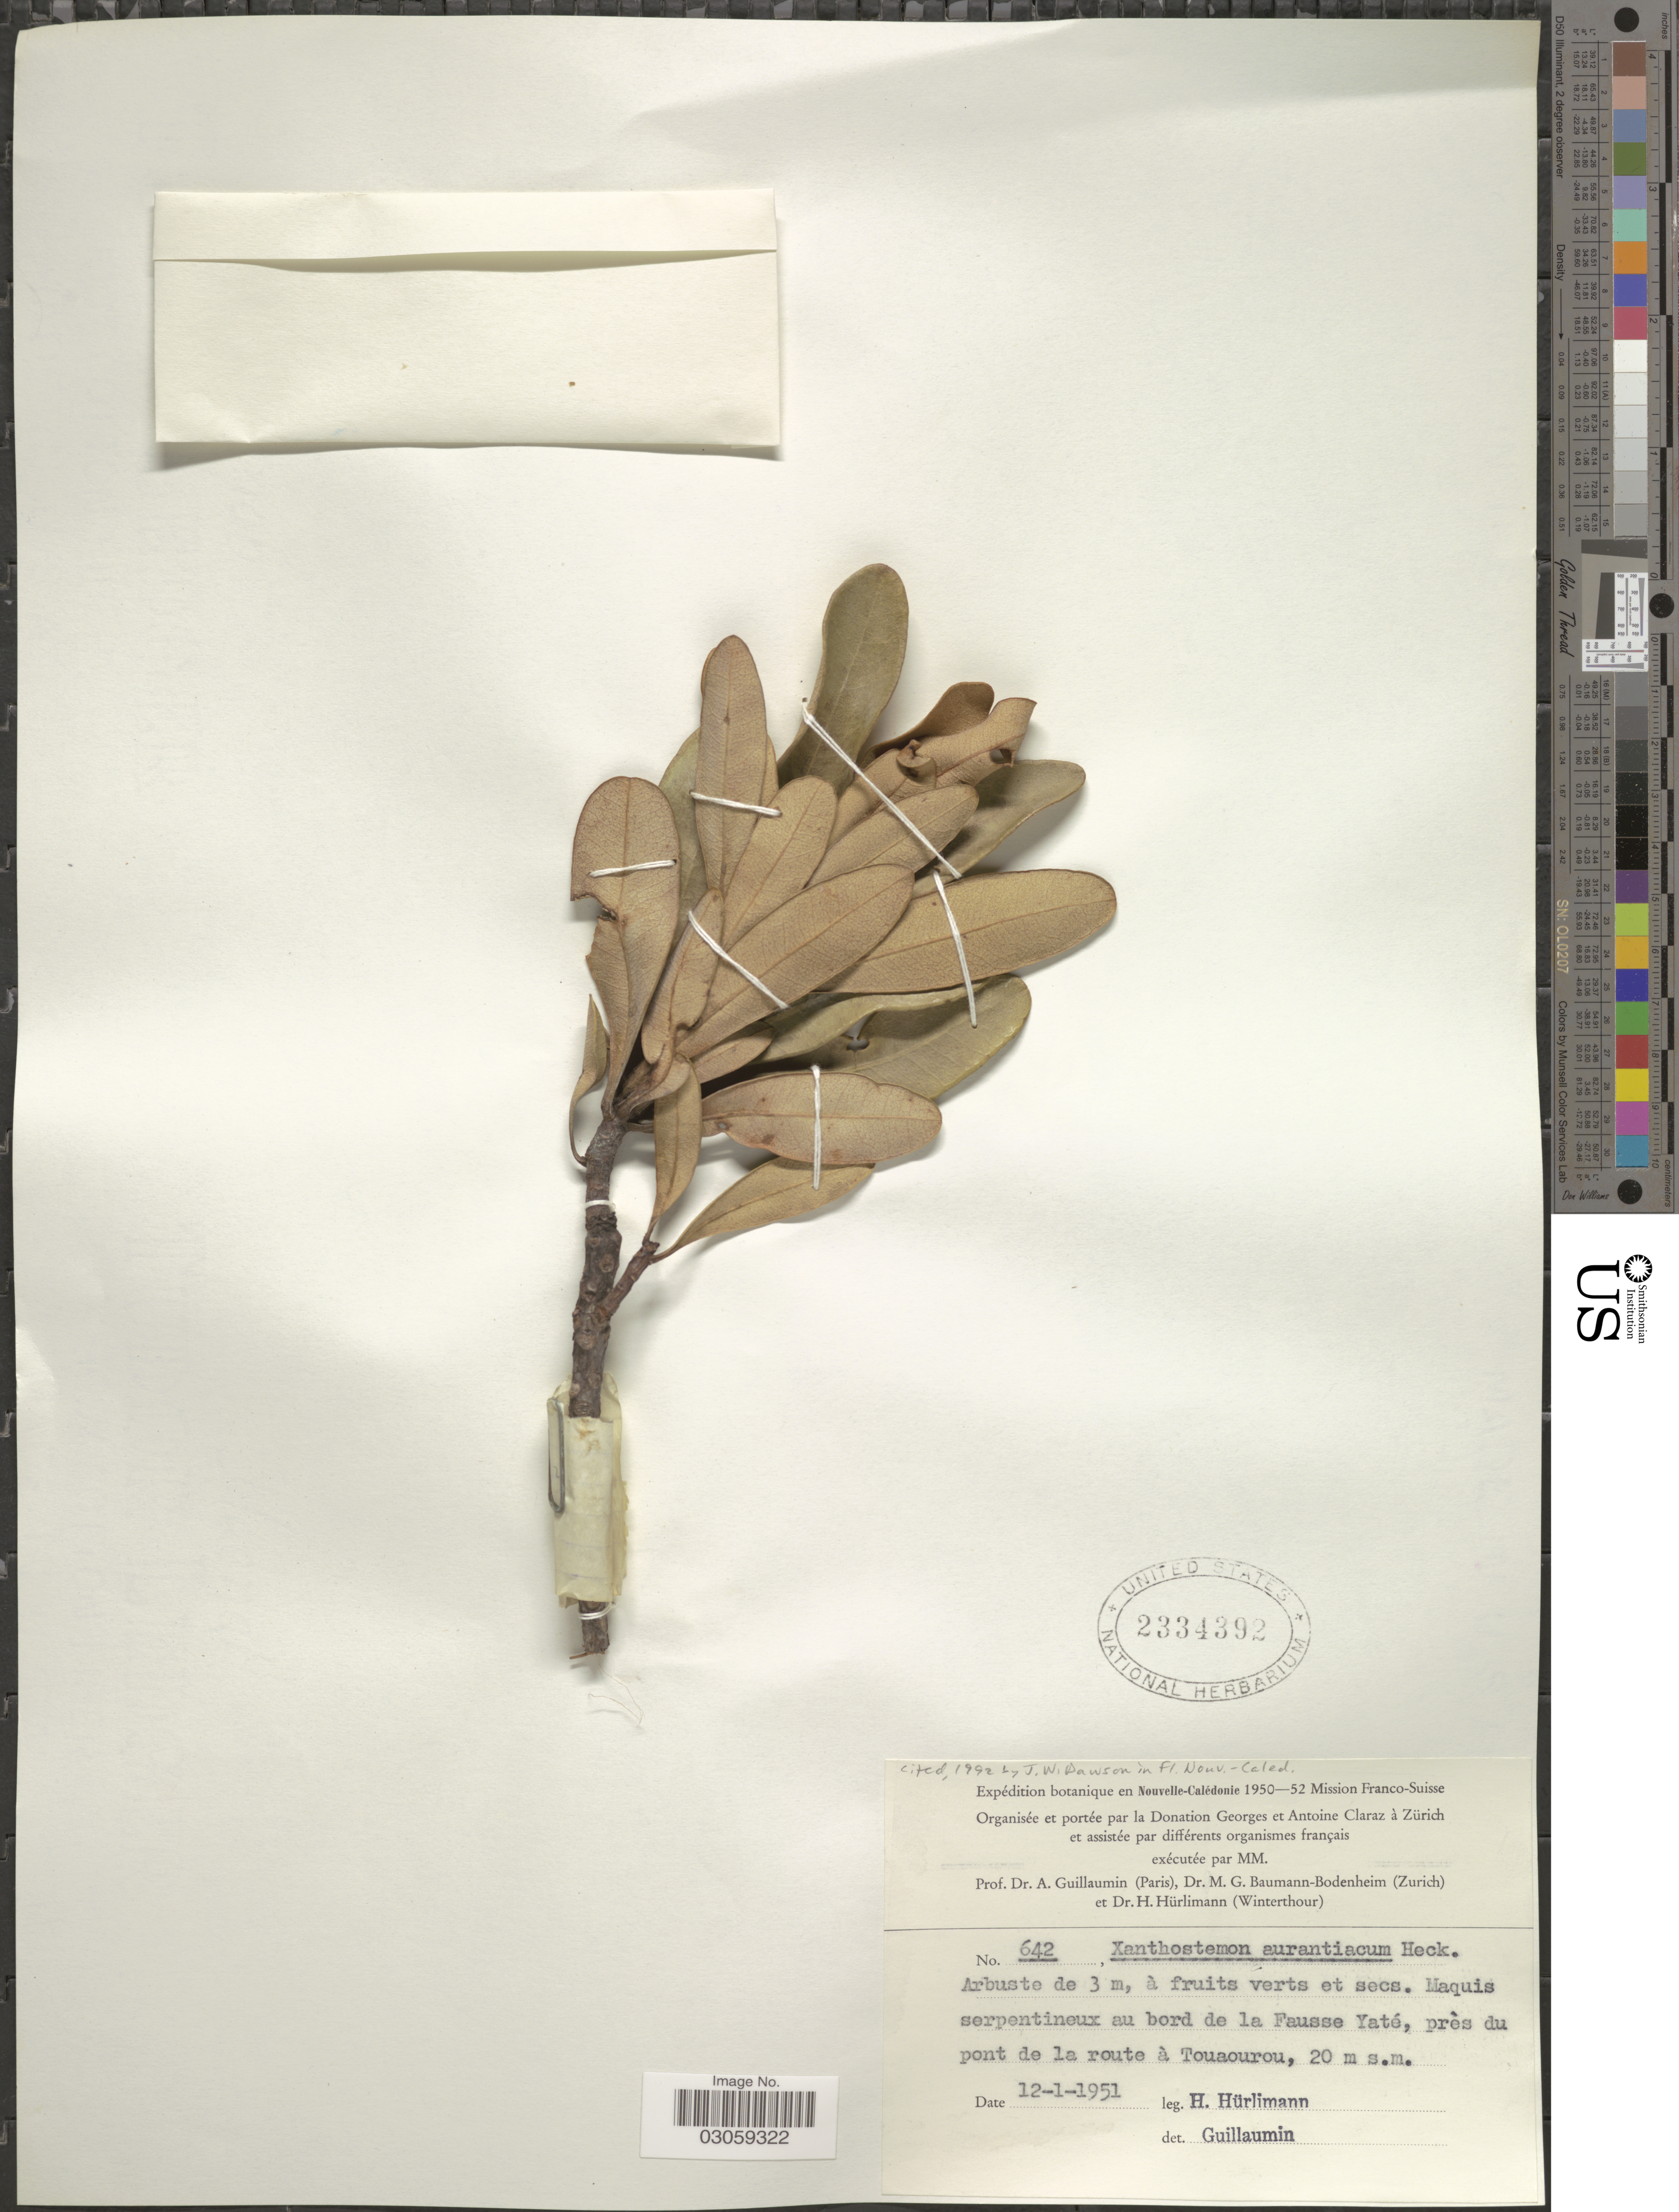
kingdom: Plantae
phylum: Tracheophyta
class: Magnoliopsida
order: Myrtales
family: Myrtaceae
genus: Xanthostemon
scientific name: Xanthostemon aurantiacus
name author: (Brongn. & Gris) Schltr.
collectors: H. Hürlimann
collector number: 642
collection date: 1951-01-12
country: New Caledonia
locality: En Nouvelle-Calédonie. Maquis serpentineux au bord de la Fausse Yaté, près du pont de la route à Touaourou.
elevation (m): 20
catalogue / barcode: US 2334392